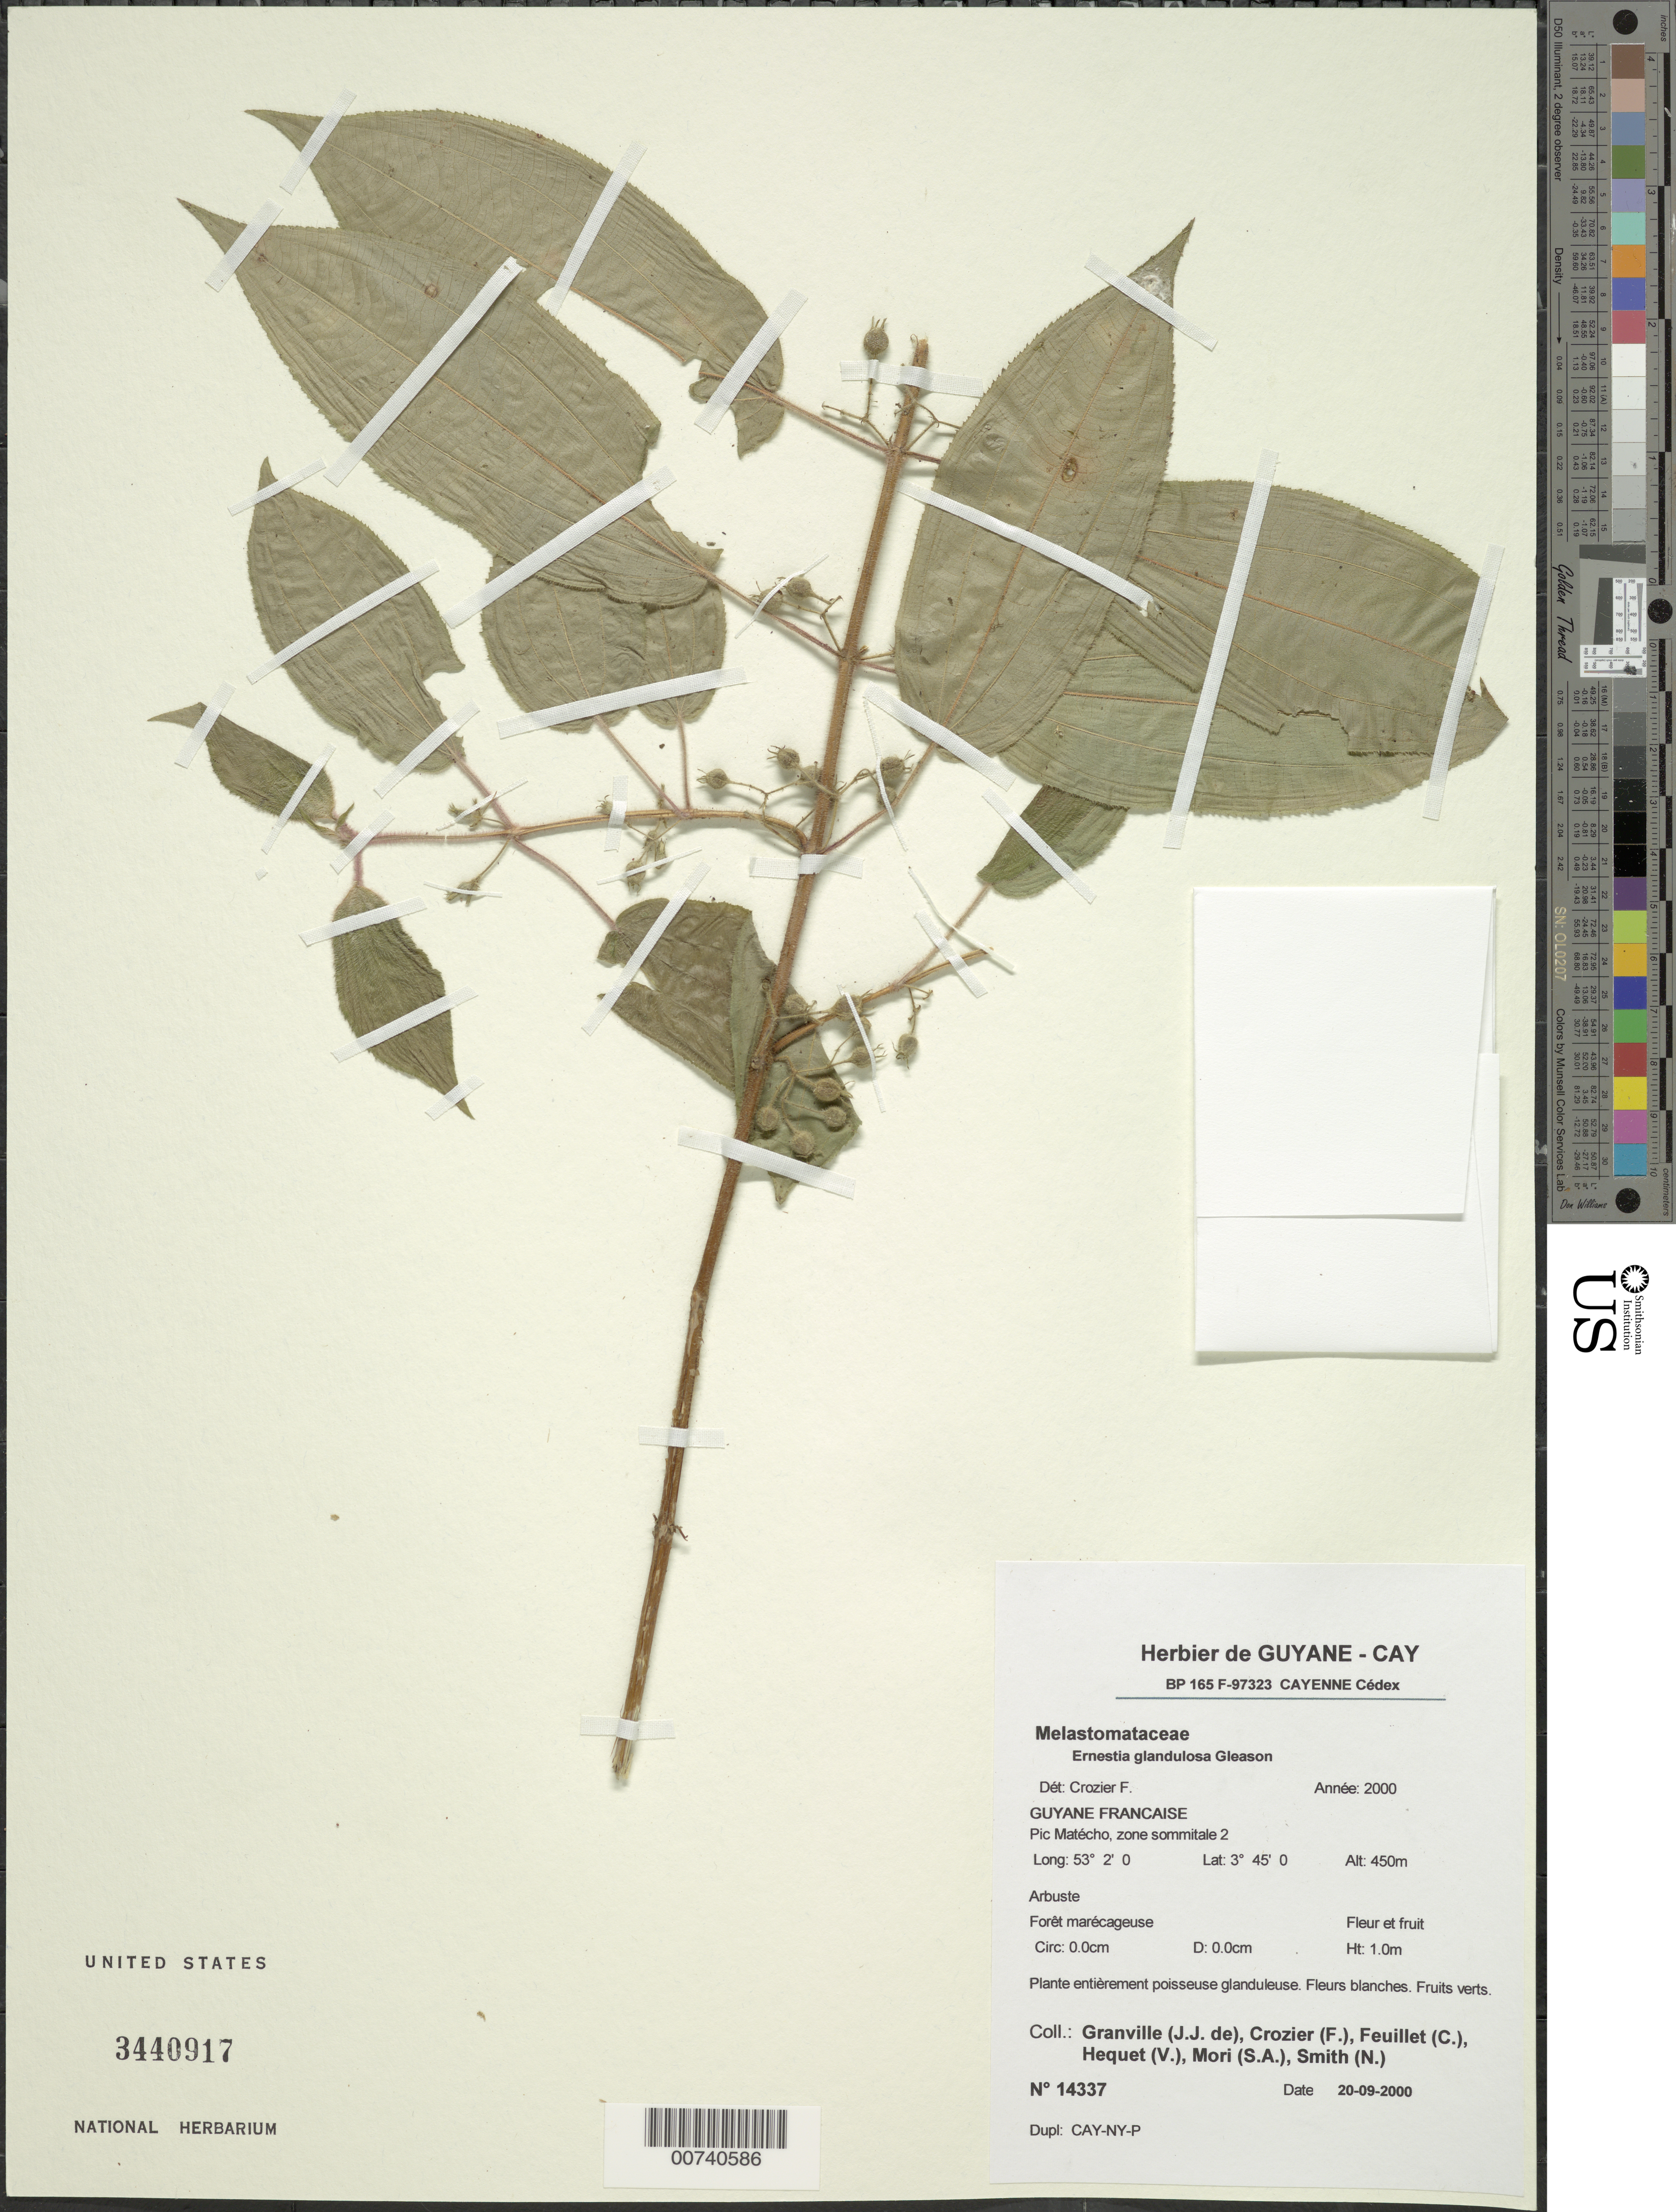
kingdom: Plantae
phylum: Tracheophyta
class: Magnoliopsida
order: Myrtales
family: Melastomataceae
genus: Pseudoernestia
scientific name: Pseudoernestia glandulosa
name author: (Gleason) M.J. Rocha & P.J.F. Guim.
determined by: Nunes da Silva, Diego, (RB), Jardim Botanico do Rio de Janeiro - Herbario (BRAZIL)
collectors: J.-J. de Granville, F. Crozier, C. Feuillet, V. Hequet, S. Mori & N. Smith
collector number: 14337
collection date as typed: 20-Sep-00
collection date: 2000-09-20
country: French Guiana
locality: Pic Matécho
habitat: Marshy forest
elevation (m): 450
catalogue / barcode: US 3440917